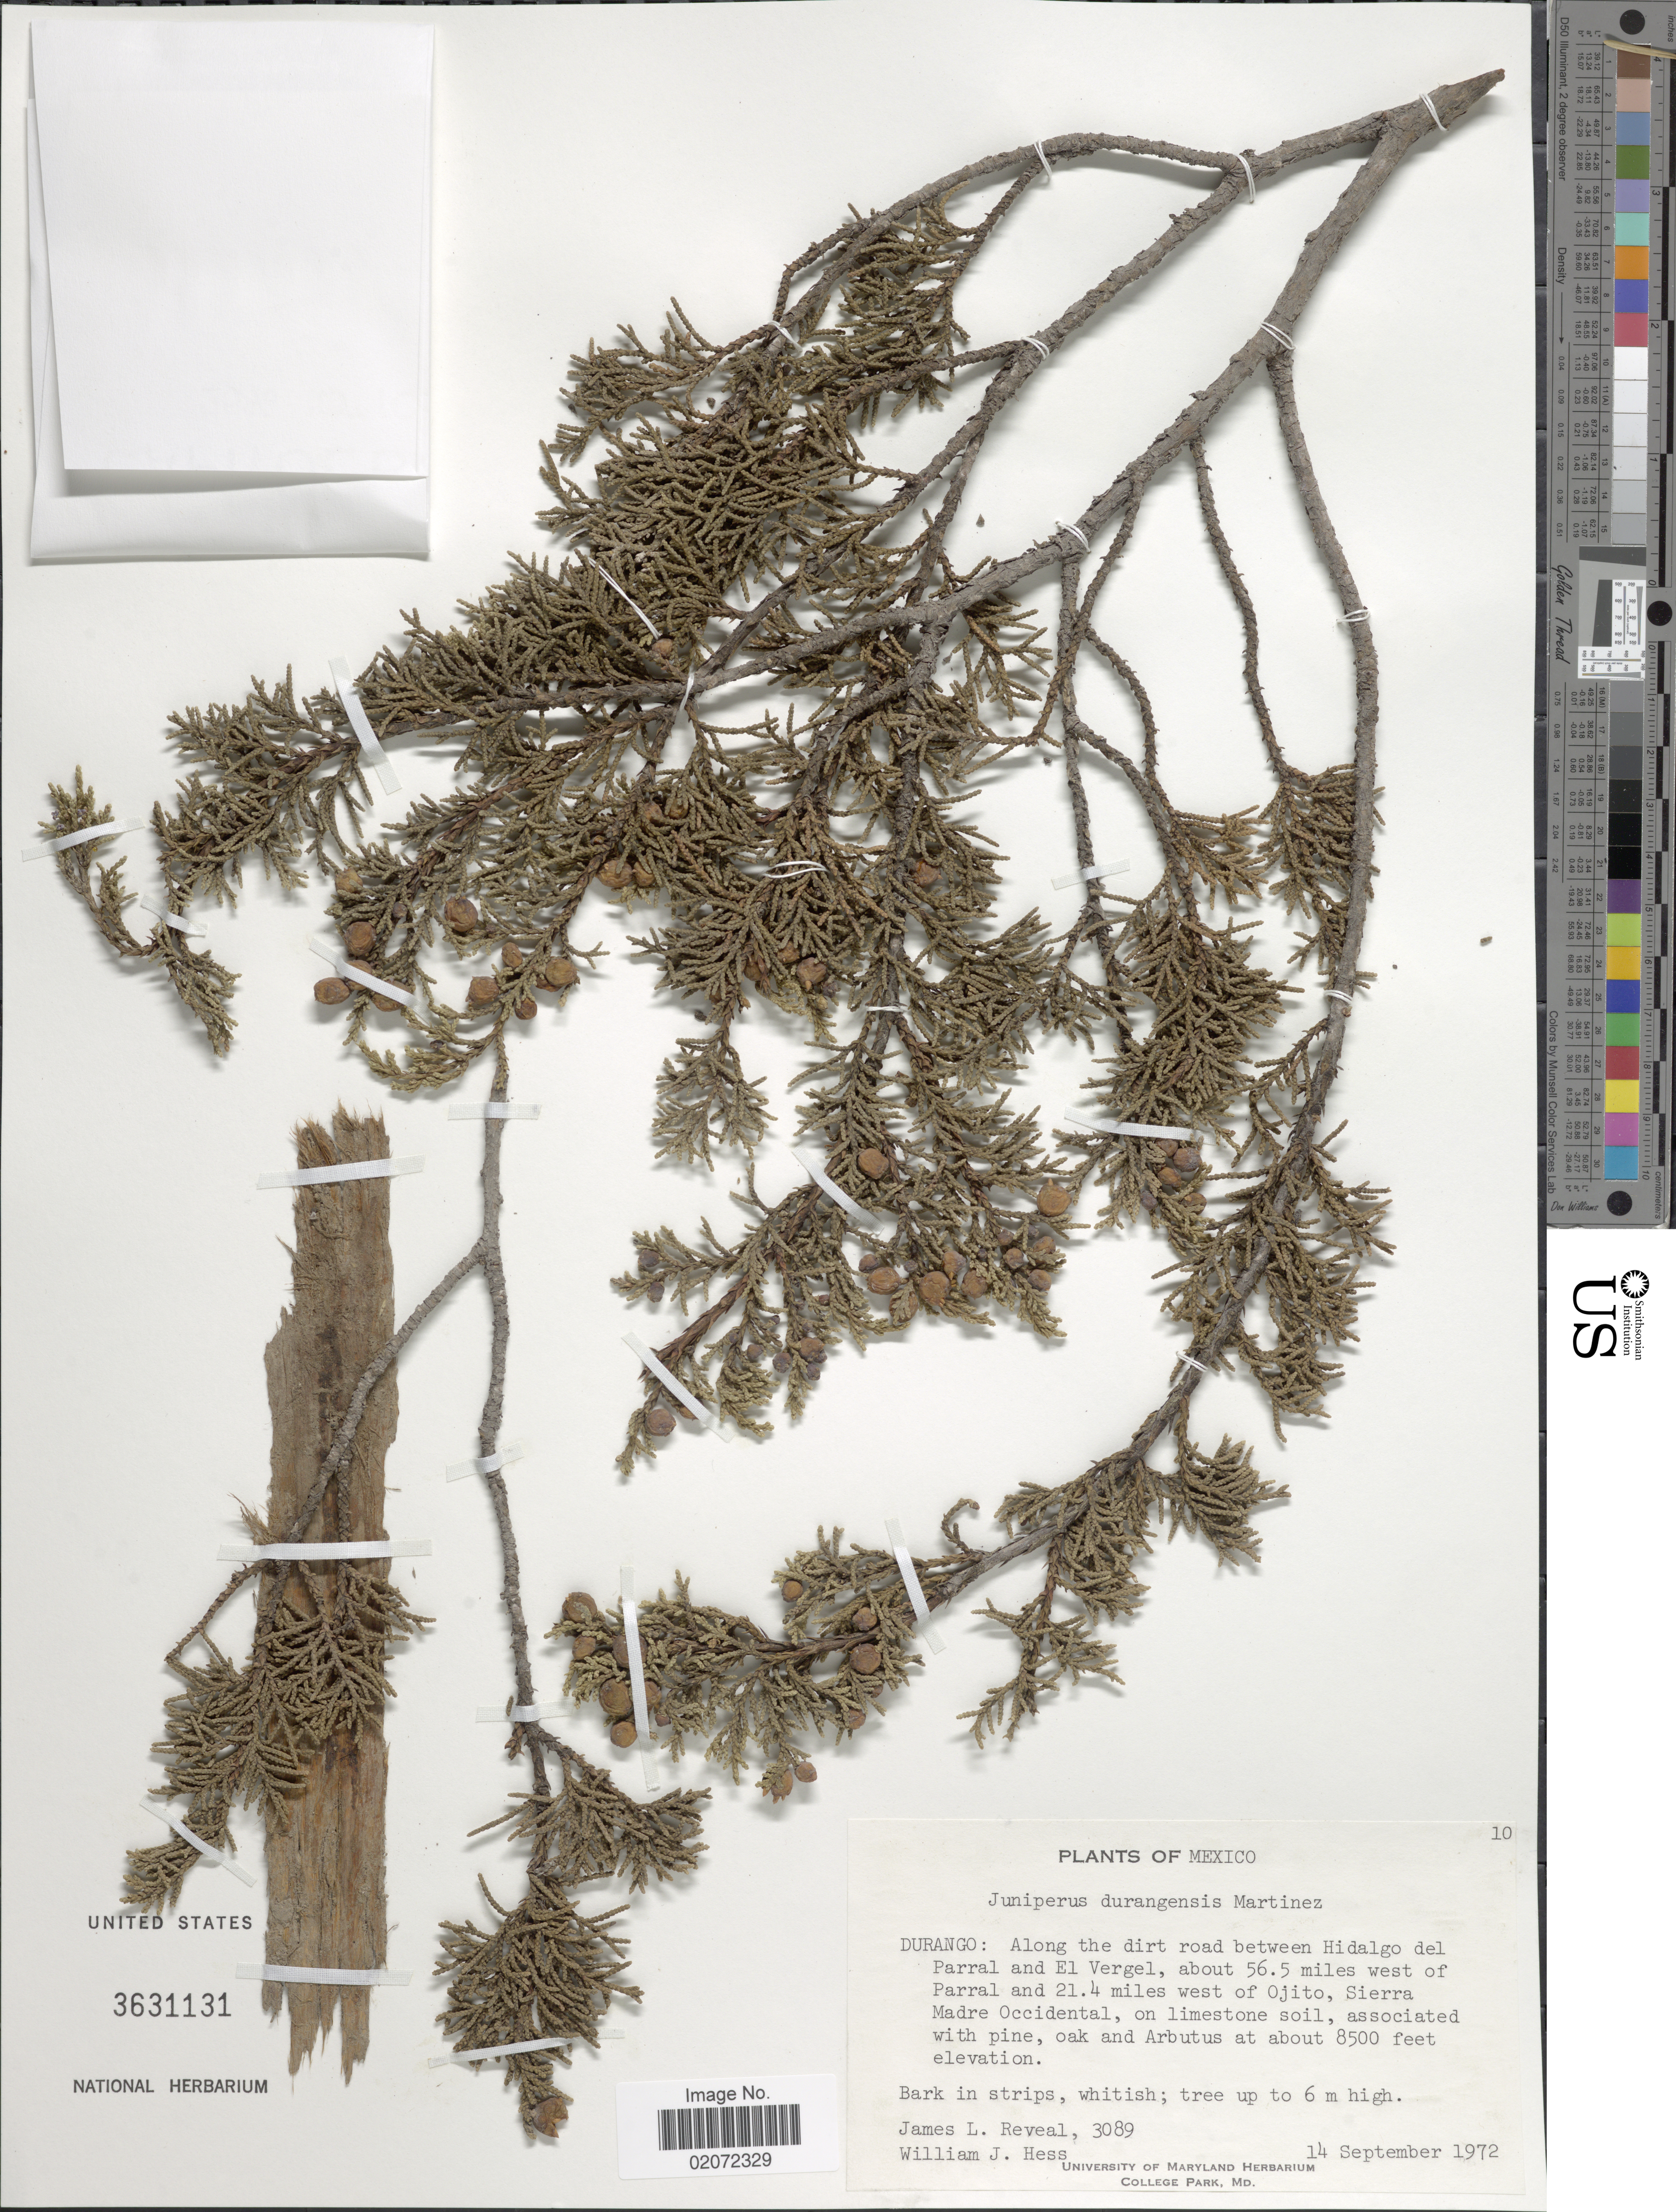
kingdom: Plantae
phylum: Tracheophyta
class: Pinopsida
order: Pinales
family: Cupressaceae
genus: Juniperus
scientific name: Juniperus durangensis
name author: Martínez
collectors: J. L. Reveal & W. Hess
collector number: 3089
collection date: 1972-09-14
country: Mexico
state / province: Durango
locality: Along the dirt road between Hidalgo del Parral and El Vergel, about 56.5 miles west of Parral and 21.4 miles west of Ojito, Sierra Madre Occidental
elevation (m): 2591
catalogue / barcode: US 3631131